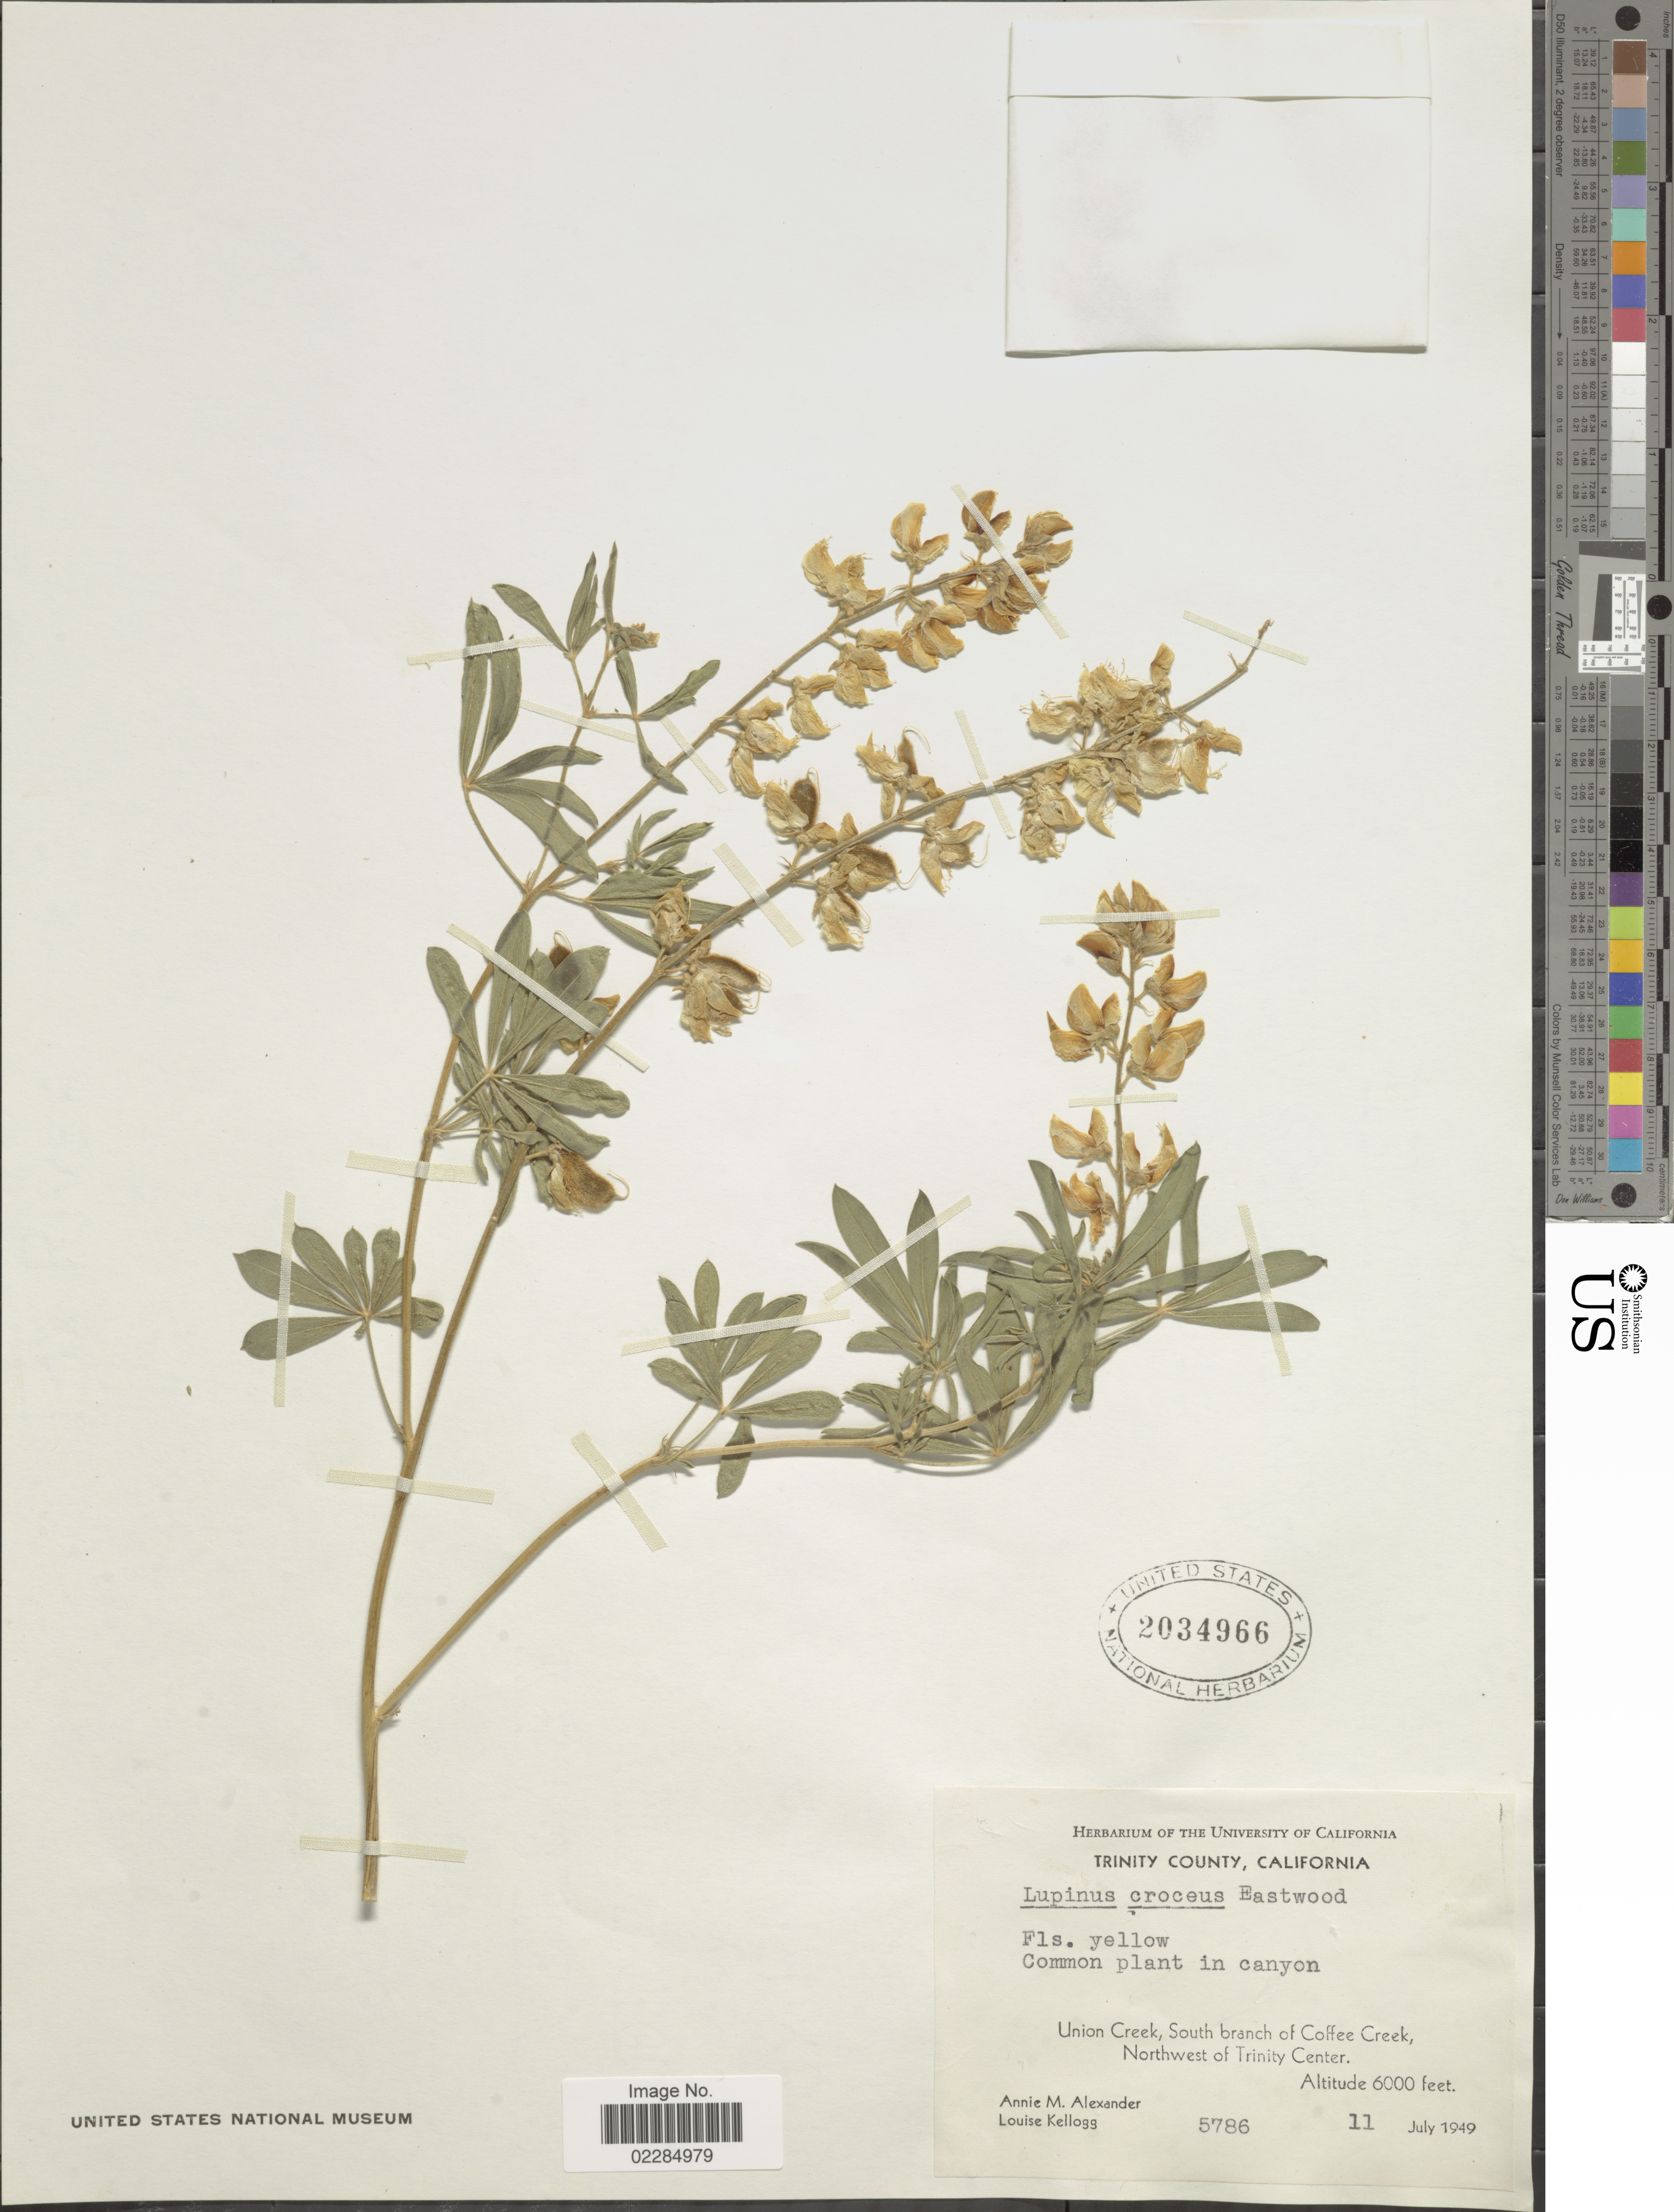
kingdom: Plantae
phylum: Tracheophyta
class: Magnoliopsida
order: Fabales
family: Fabaceae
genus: Lupinus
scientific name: Lupinus croceus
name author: Eastw.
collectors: A. M. Alexander & L. Kellogg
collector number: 5789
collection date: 1949-07-11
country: United States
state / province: California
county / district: Trinity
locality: Trinity County. Union Creek, South branch of Coffee Creek, Northwest of Trinity Center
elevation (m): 1829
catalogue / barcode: US 2034966